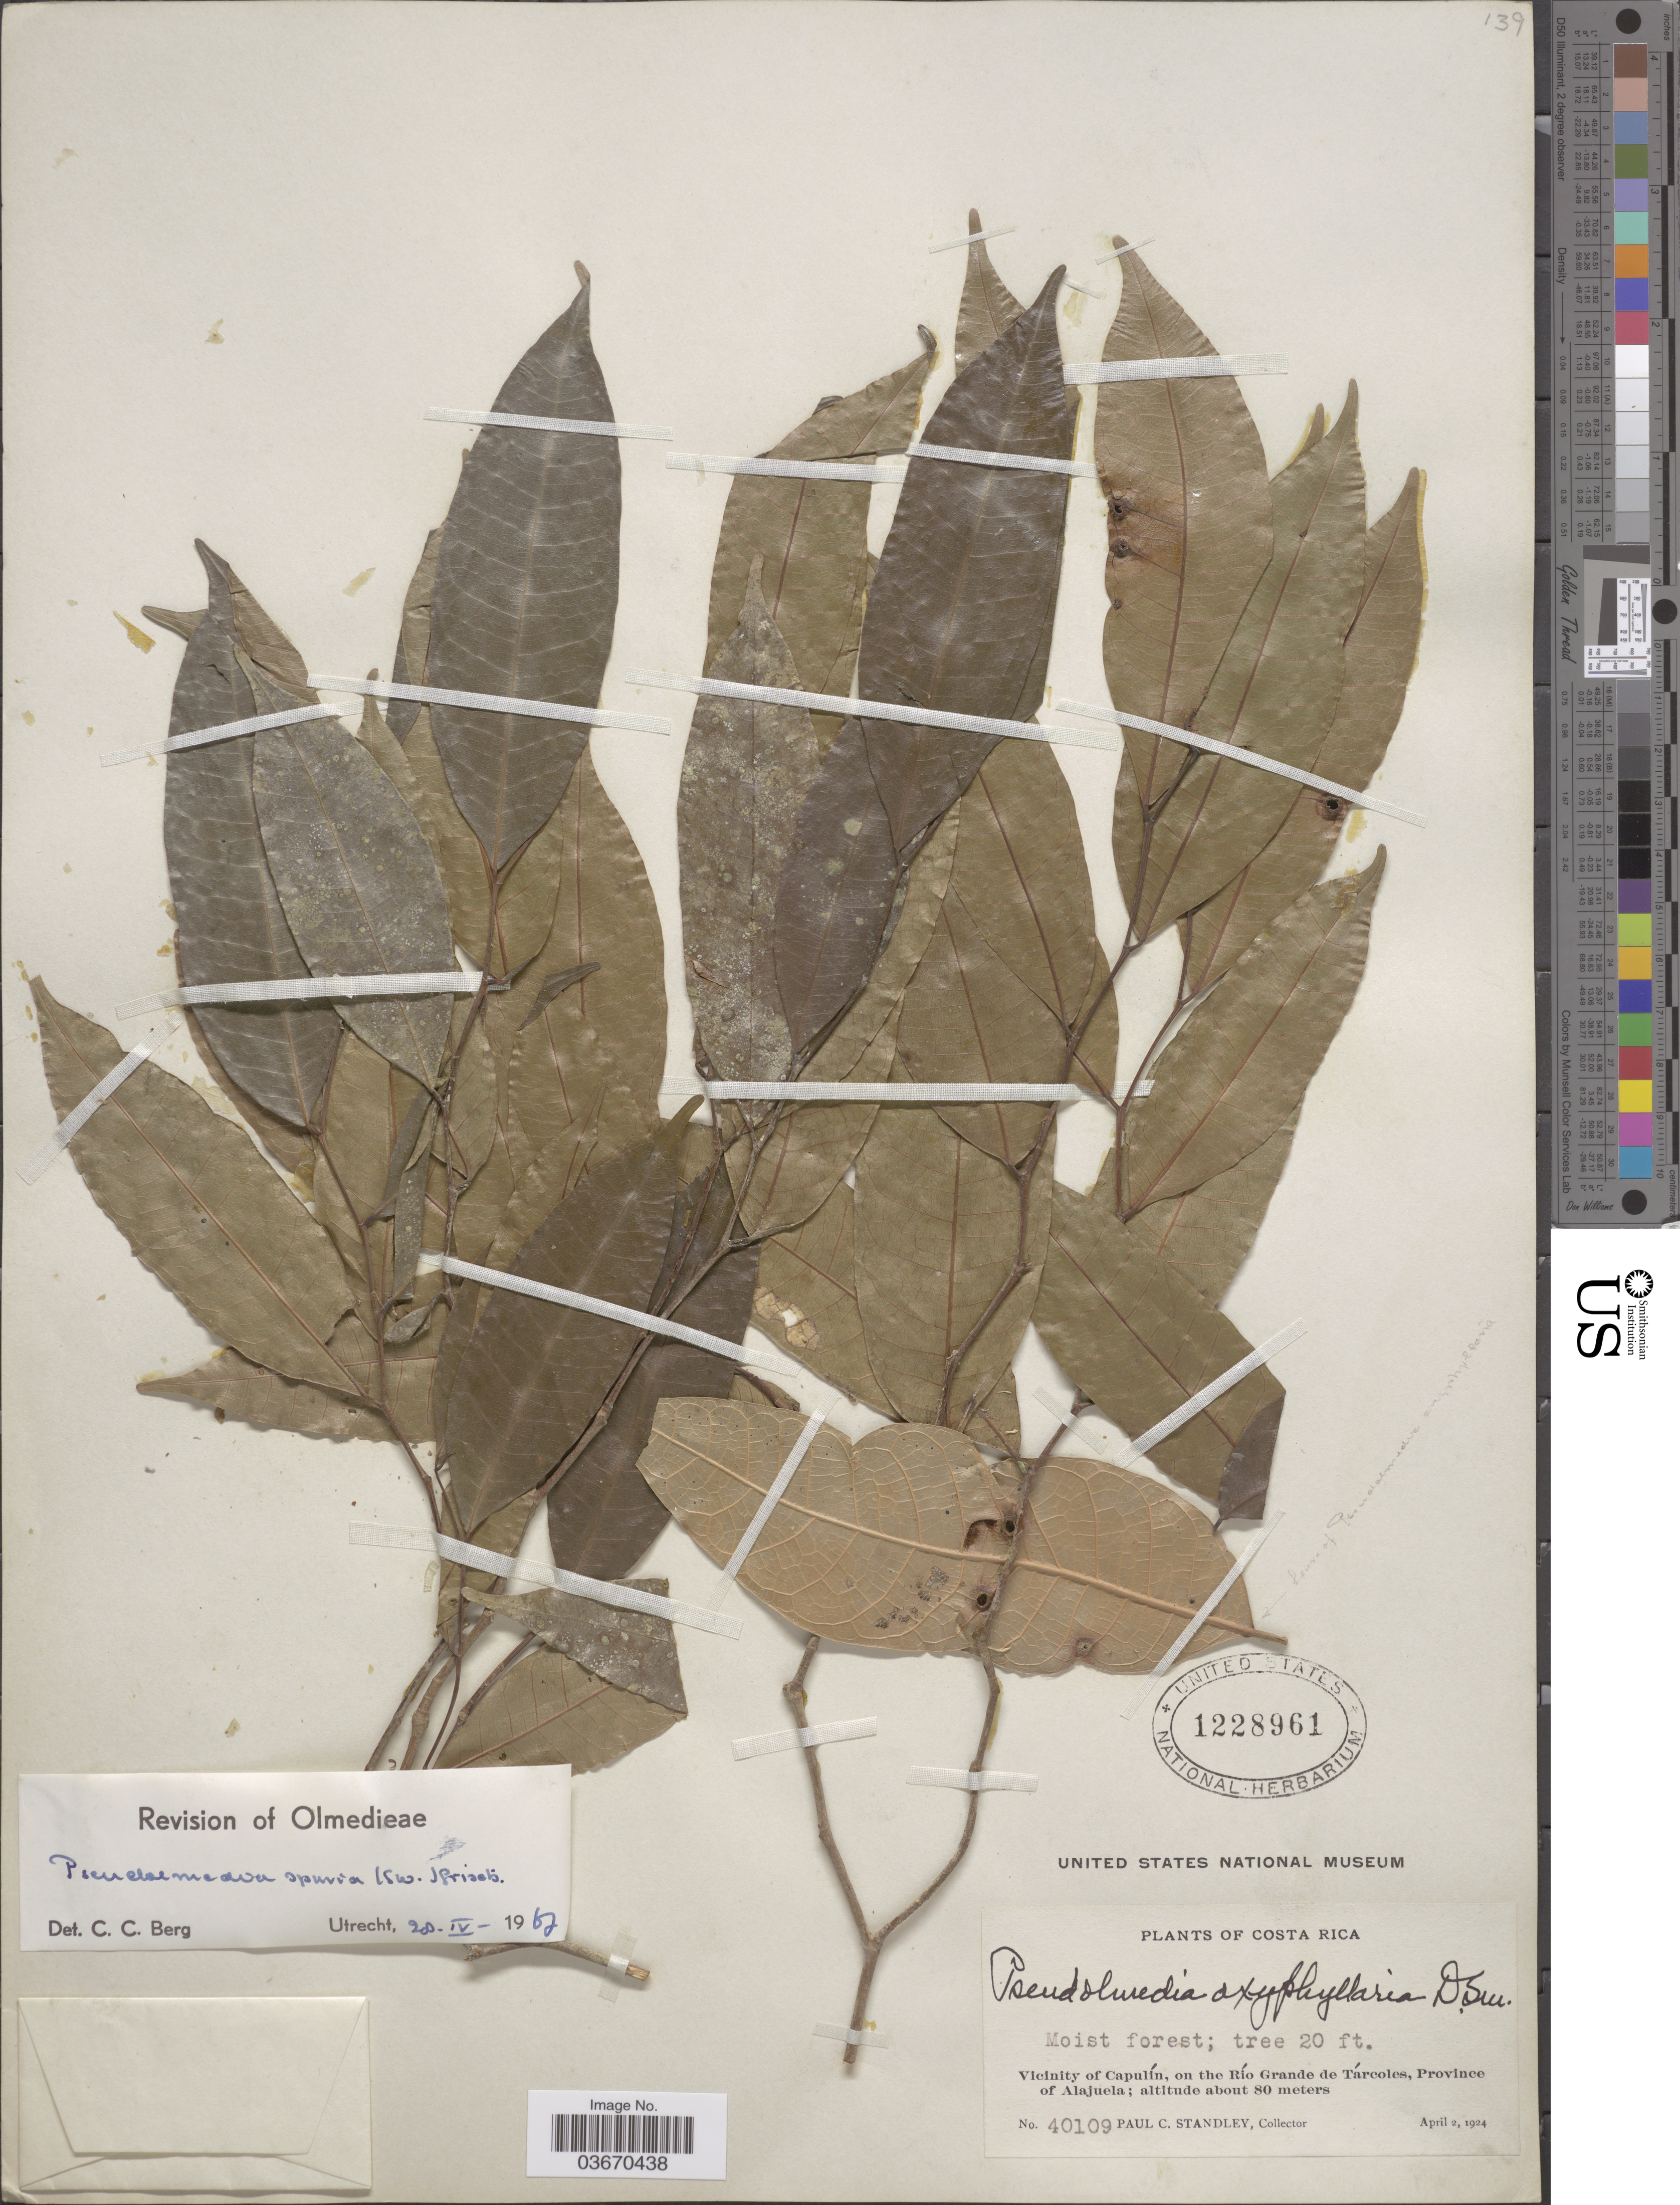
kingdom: Plantae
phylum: Tracheophyta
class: Magnoliopsida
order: Rosales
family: Moraceae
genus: Pseudolmedia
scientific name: Pseudolmedia spuria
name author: (Sw.) Griseb.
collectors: P. C. Standley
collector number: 40109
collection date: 1924-04-02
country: Costa Rica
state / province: Alajuela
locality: Vicinity of Capulín, on the Río Grande de Tárcoles.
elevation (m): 80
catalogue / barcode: US 1228961